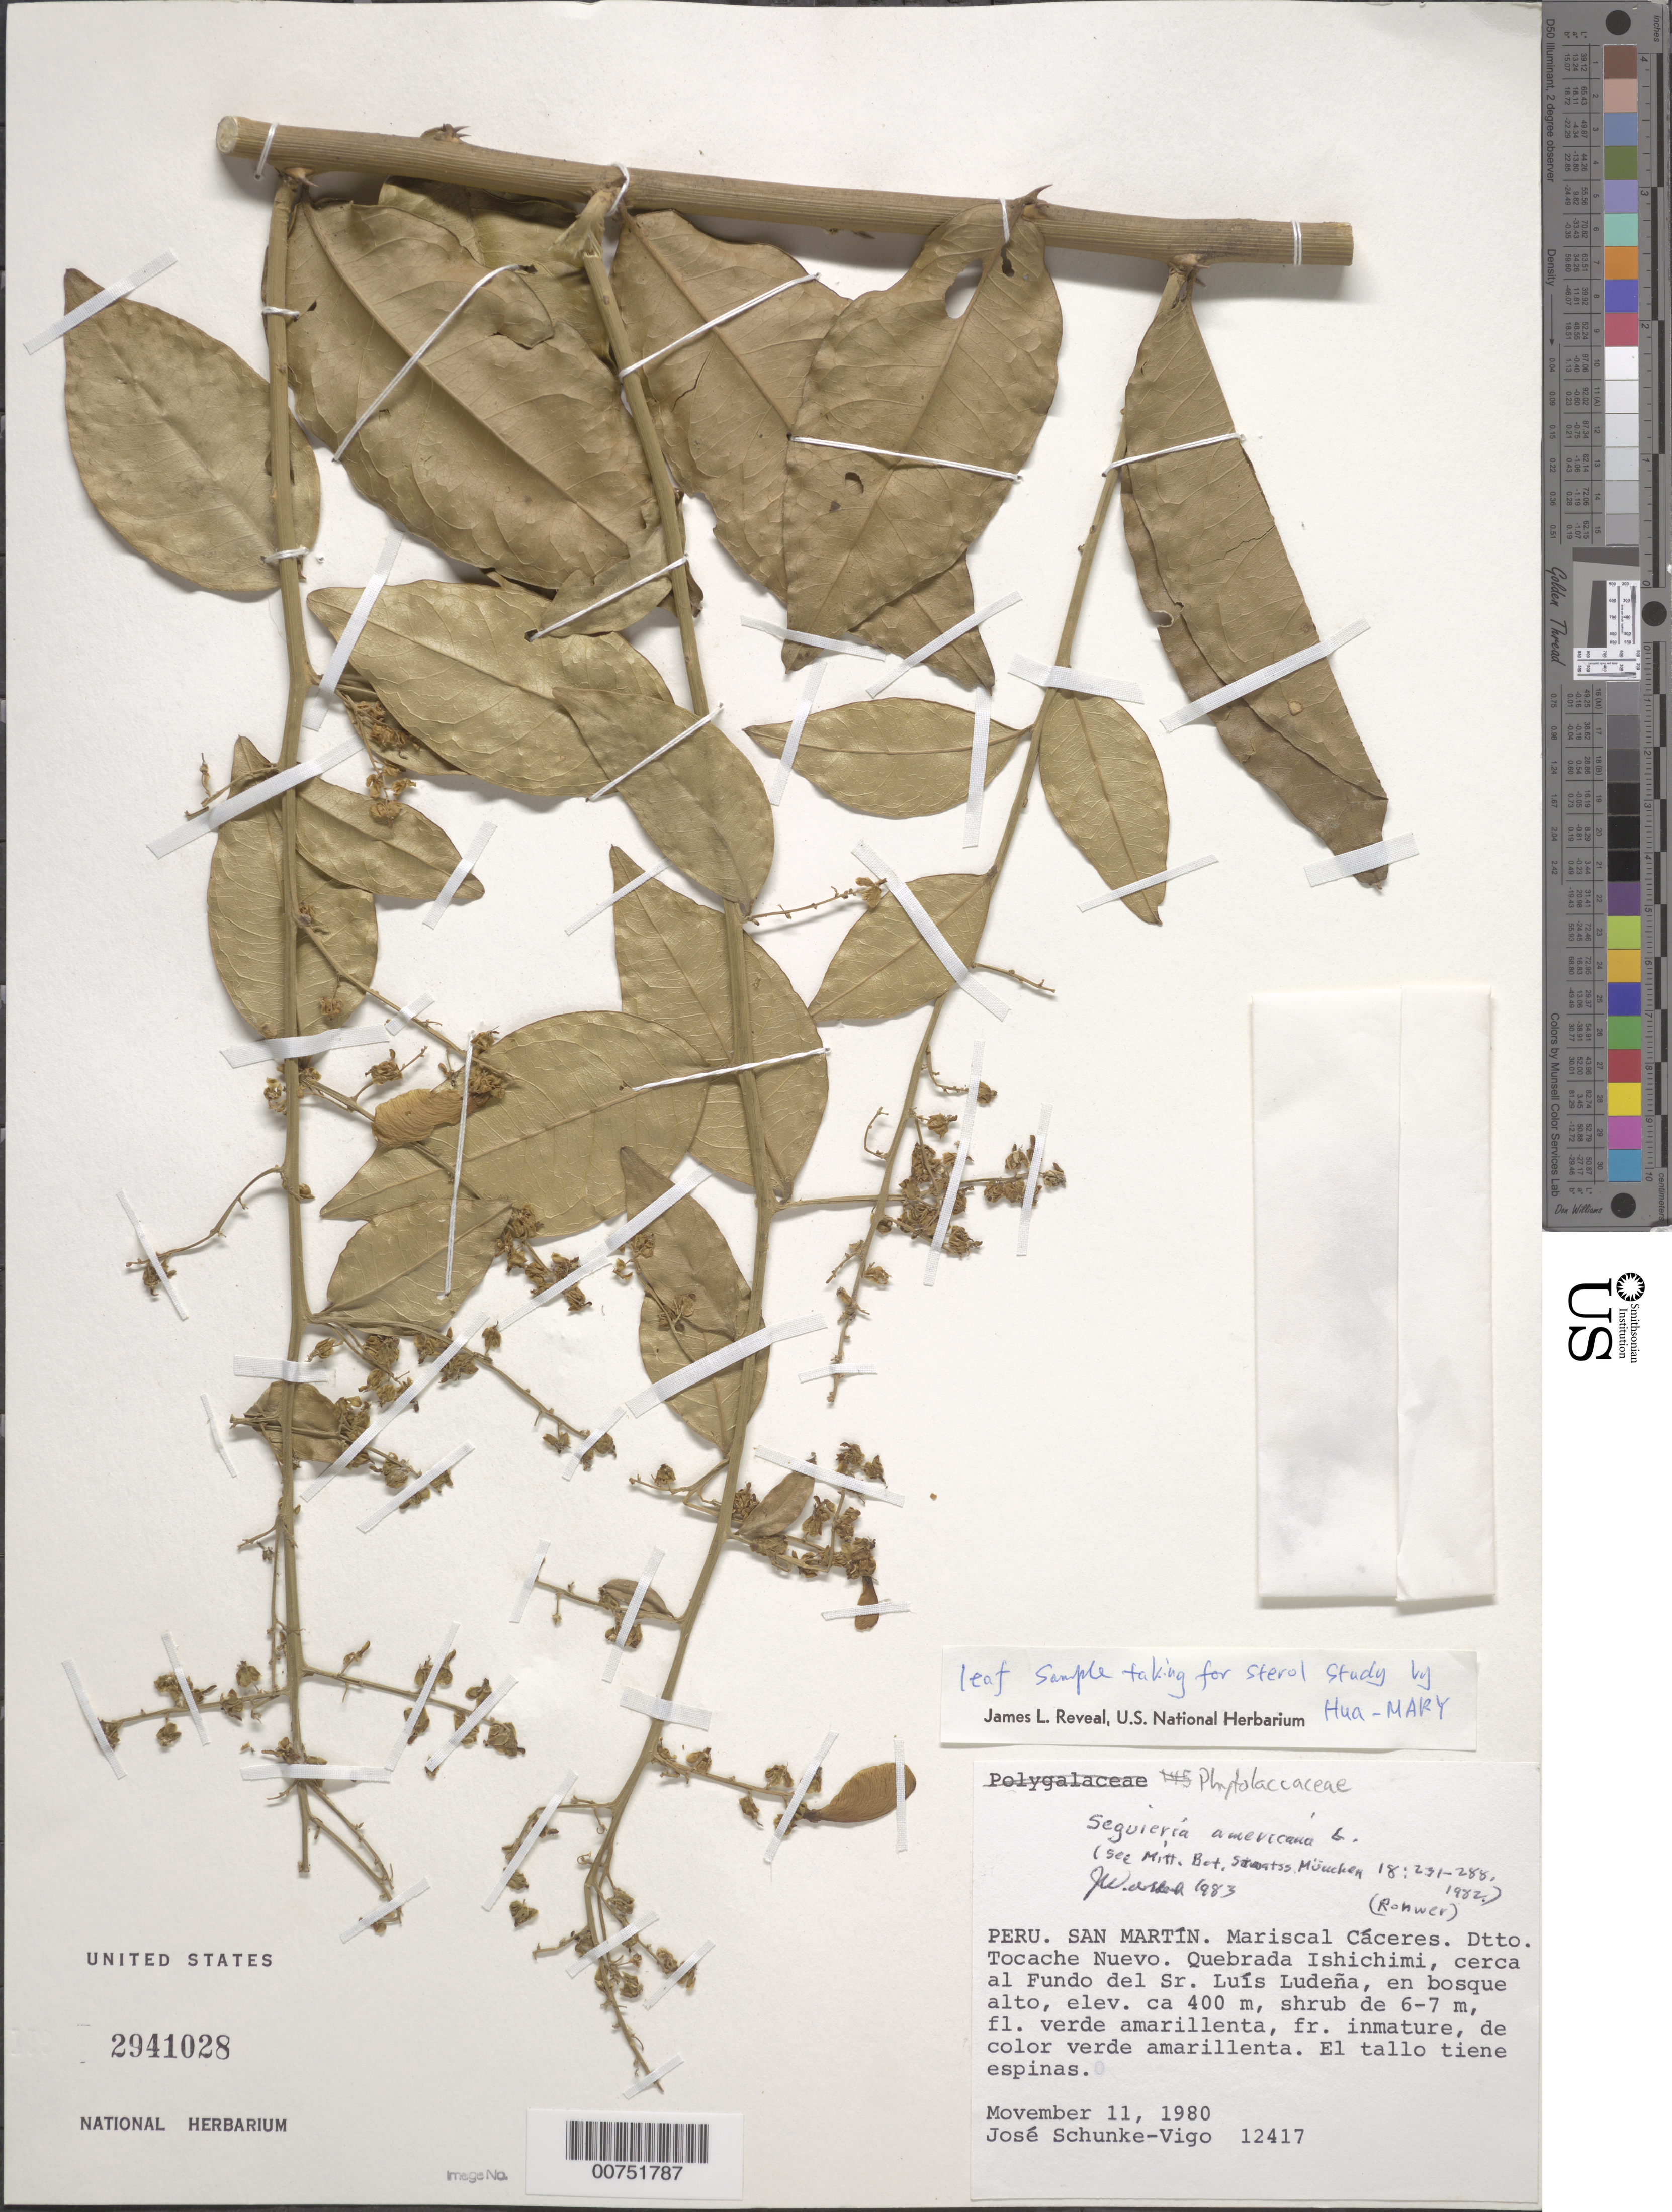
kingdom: Plantae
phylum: Tracheophyta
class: Magnoliopsida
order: Caryophyllales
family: Phytolaccaceae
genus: Seguieria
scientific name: Seguieria americana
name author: L.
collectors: J. Schunke Vigo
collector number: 12417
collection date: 1980-11-11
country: Peru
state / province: San Martín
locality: Mariscal Cáceres. Dtto. Tocache Nuevo. Quebrada Ishichimi, cerca al Fundo del Sr. Luís Ludeña.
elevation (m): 400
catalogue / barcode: US 2941028